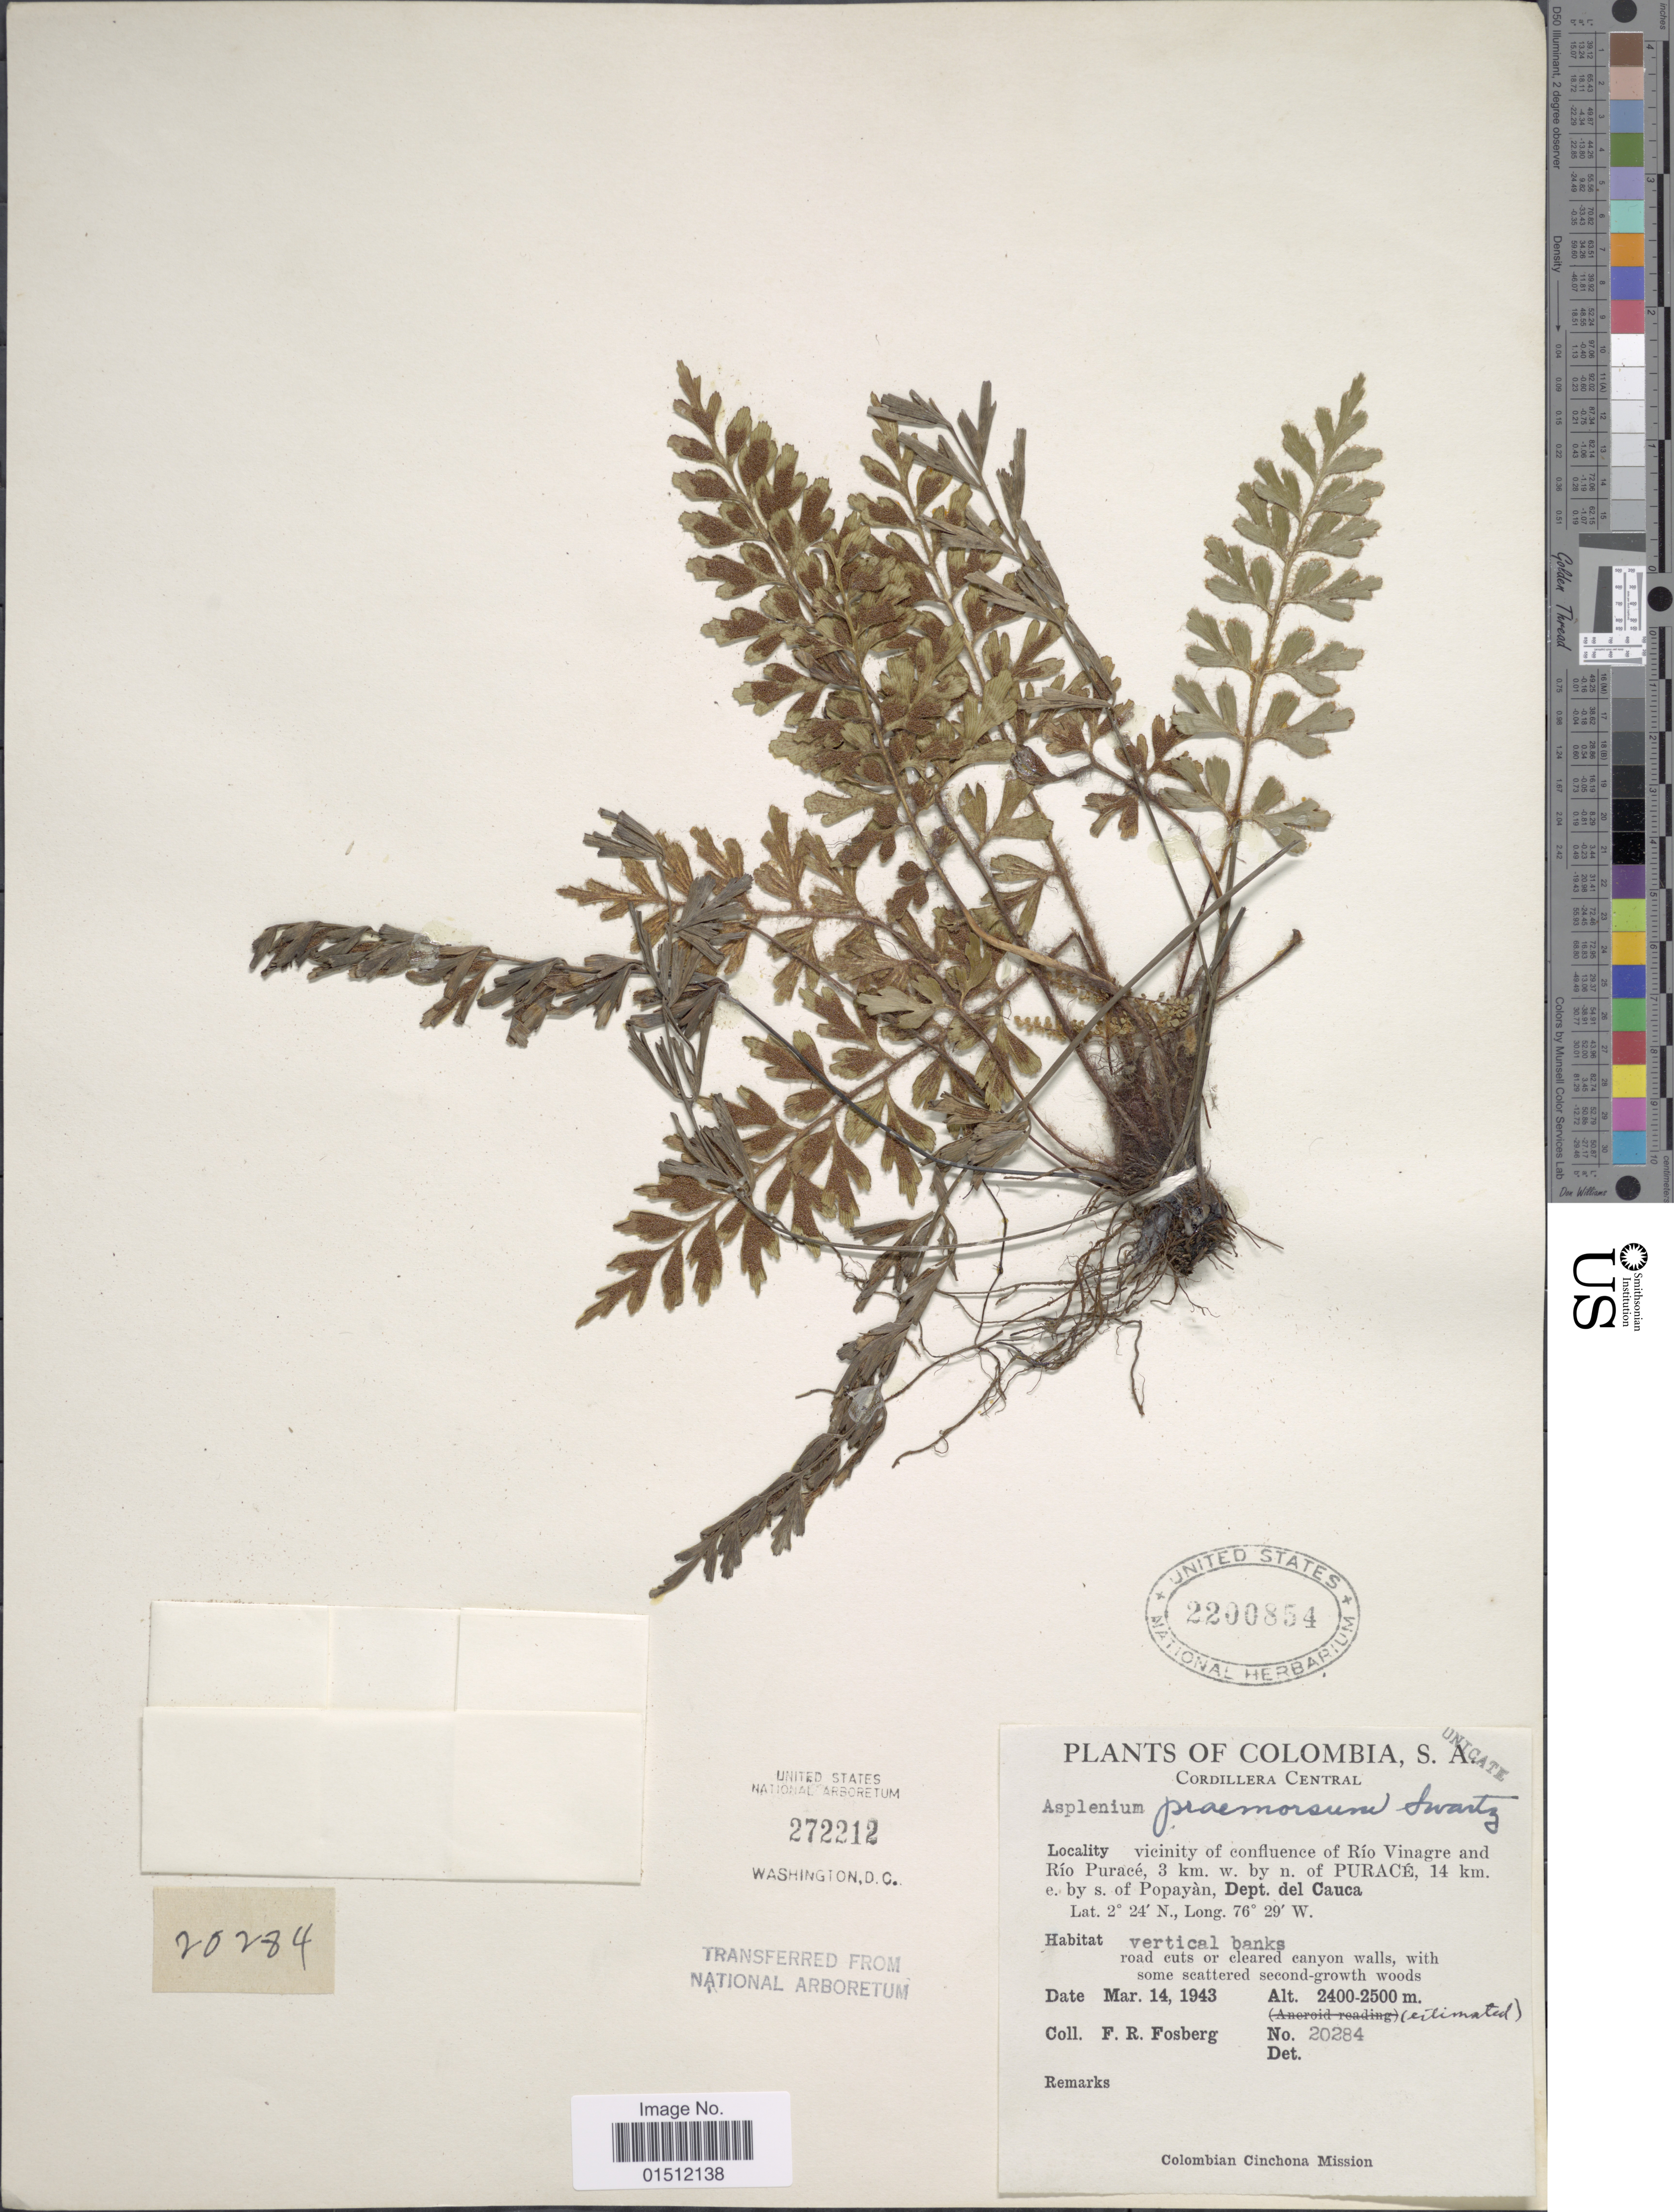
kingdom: Plantae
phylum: Tracheophyta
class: Polypodiopsida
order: Polypodiales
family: Aspleniaceae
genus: Asplenium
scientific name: Asplenium praemorsum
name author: Sw.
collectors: F. R. Fosberg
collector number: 20284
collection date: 1943-03-14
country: Colombia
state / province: Cauca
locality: Cordillera Central, vicinity of confluence of Rio Vinagre and Rio Purace, 3 km. w. by n. of Purace, 14 km. e. by s. Popayan, Dept. del Cauca.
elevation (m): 2400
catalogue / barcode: US 2200854